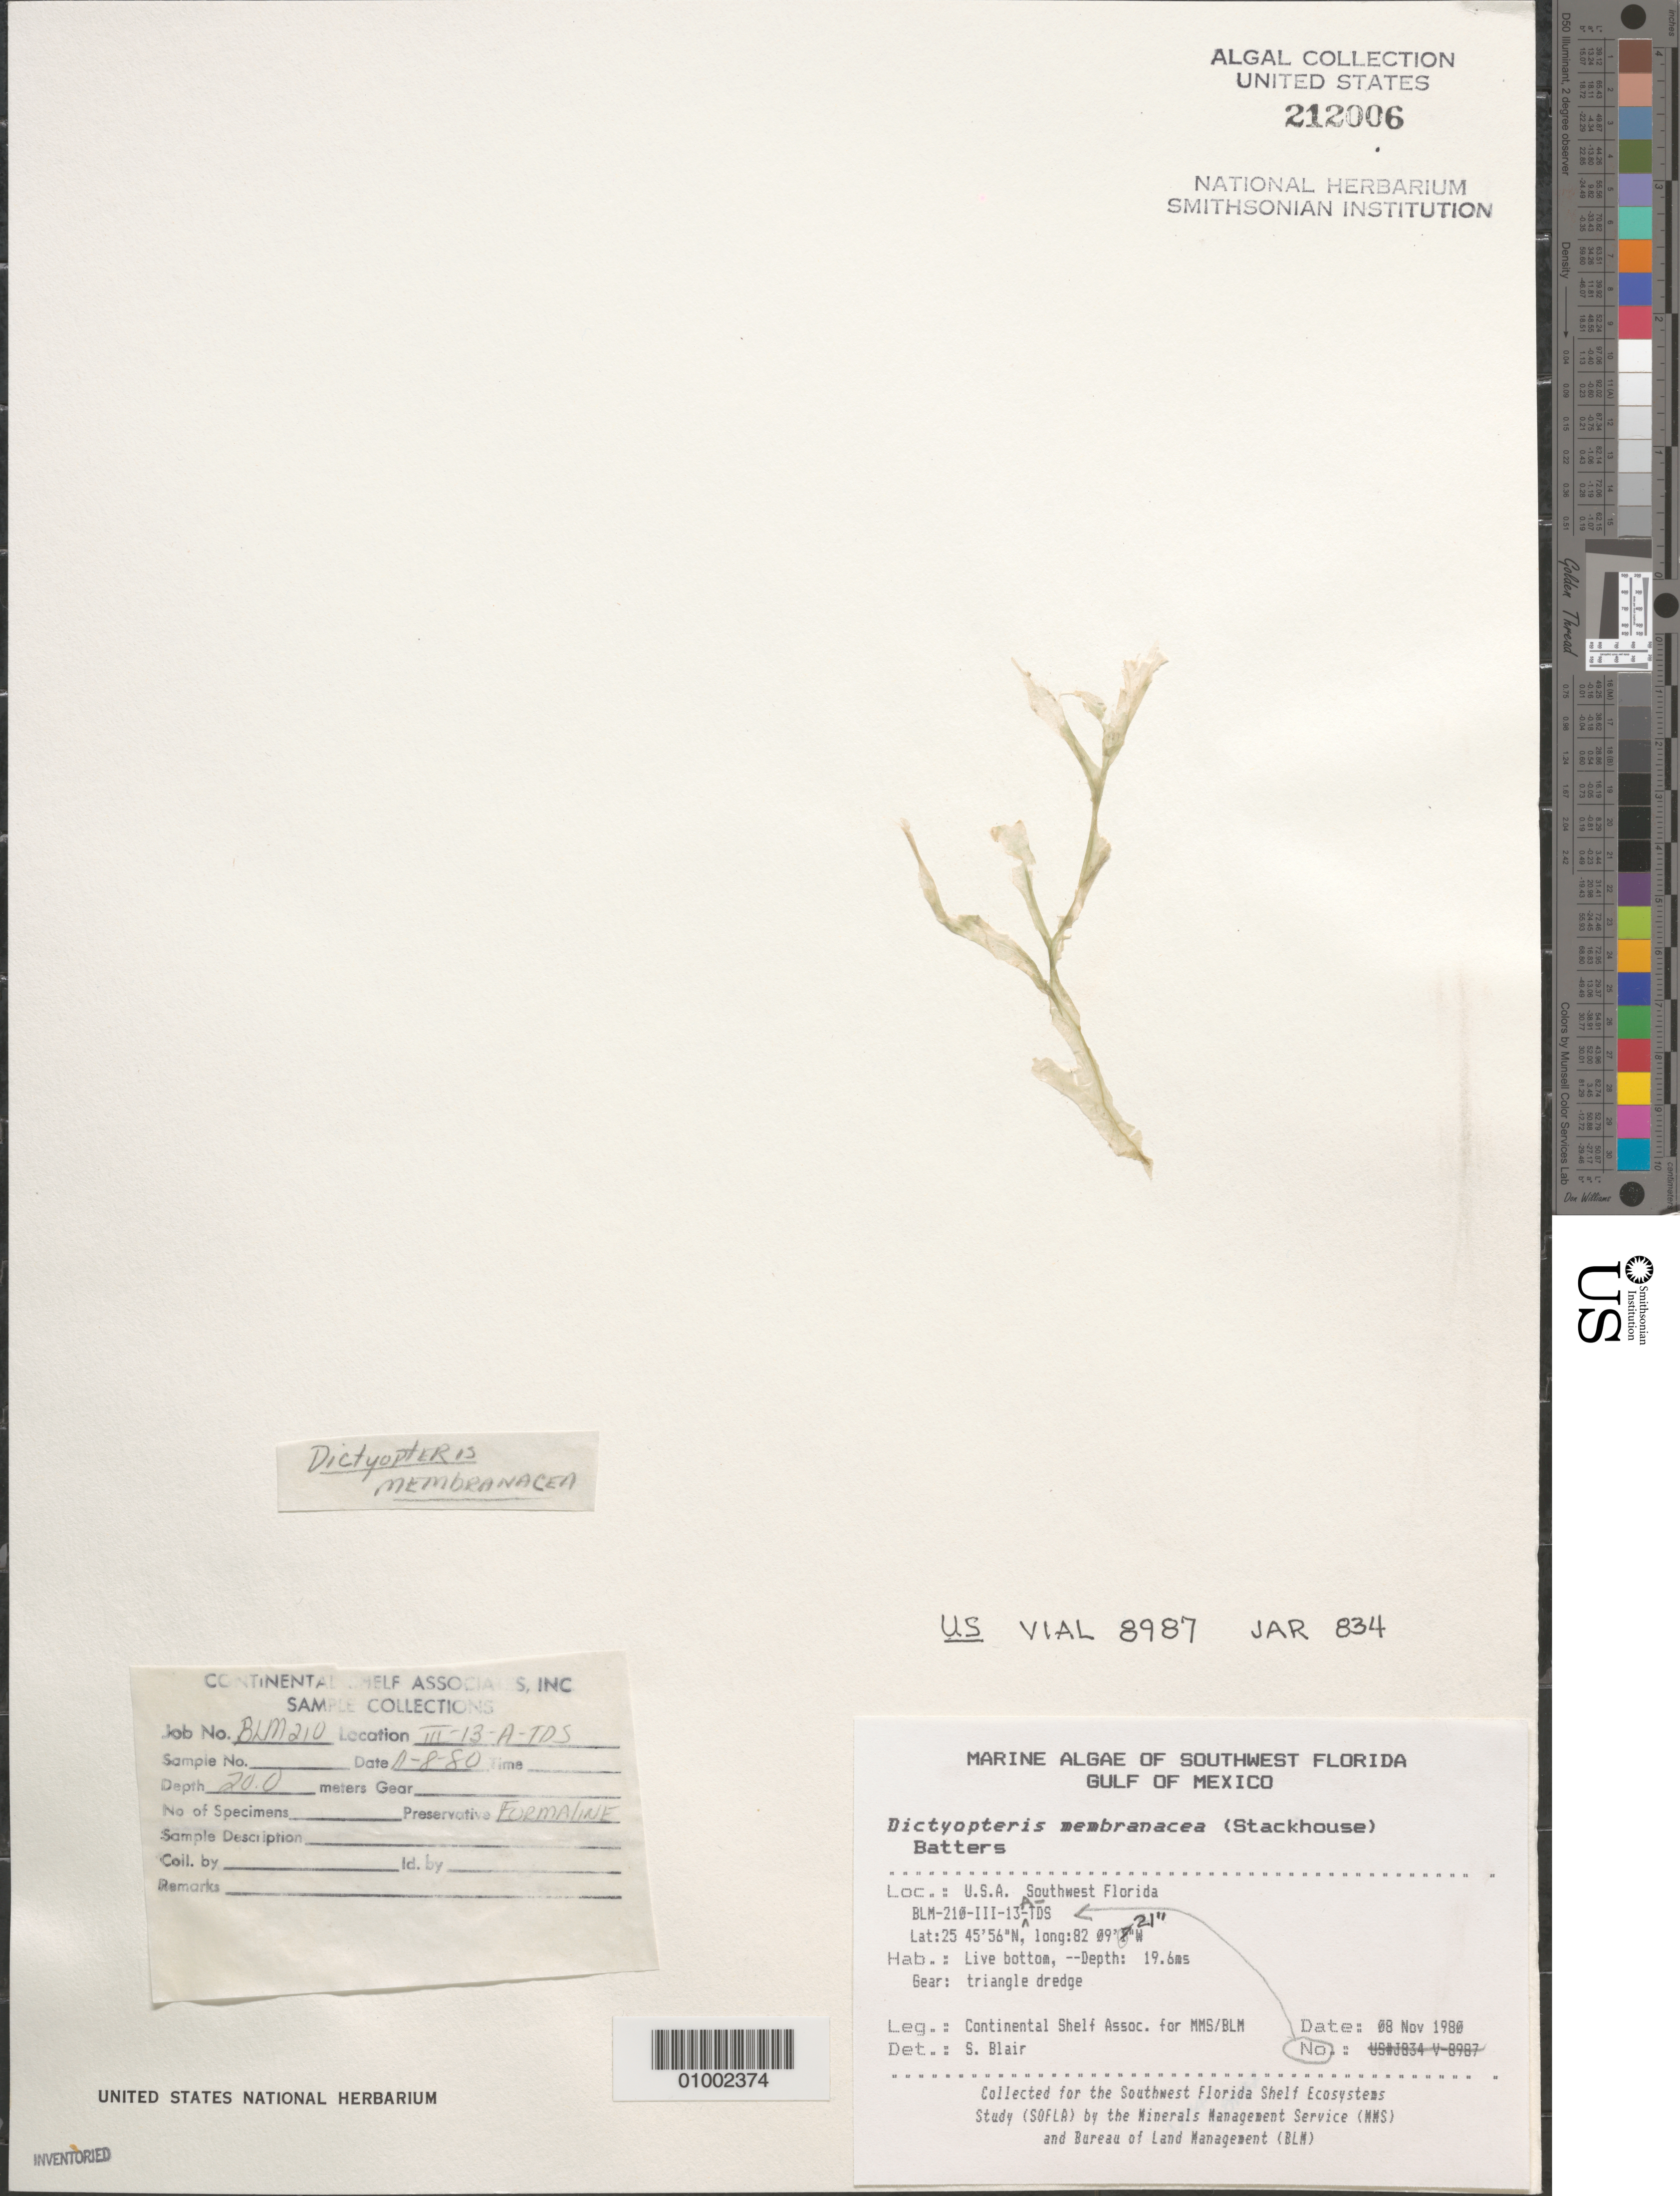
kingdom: Chromista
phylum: Ochrophyta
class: Phaeophyceae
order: Dictyotales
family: Dictyotaceae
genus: Dictyopteris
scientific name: Dictyopteris polypodioides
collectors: Continental Shelf Associates for the MMS/BLM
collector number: BLM-210-III-13-A-TDS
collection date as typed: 08 Nov 1980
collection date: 1980-11-08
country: United States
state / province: Florida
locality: Gulf of Mexico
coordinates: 25 45'56"N, 82 09'21"W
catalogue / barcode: US 212006